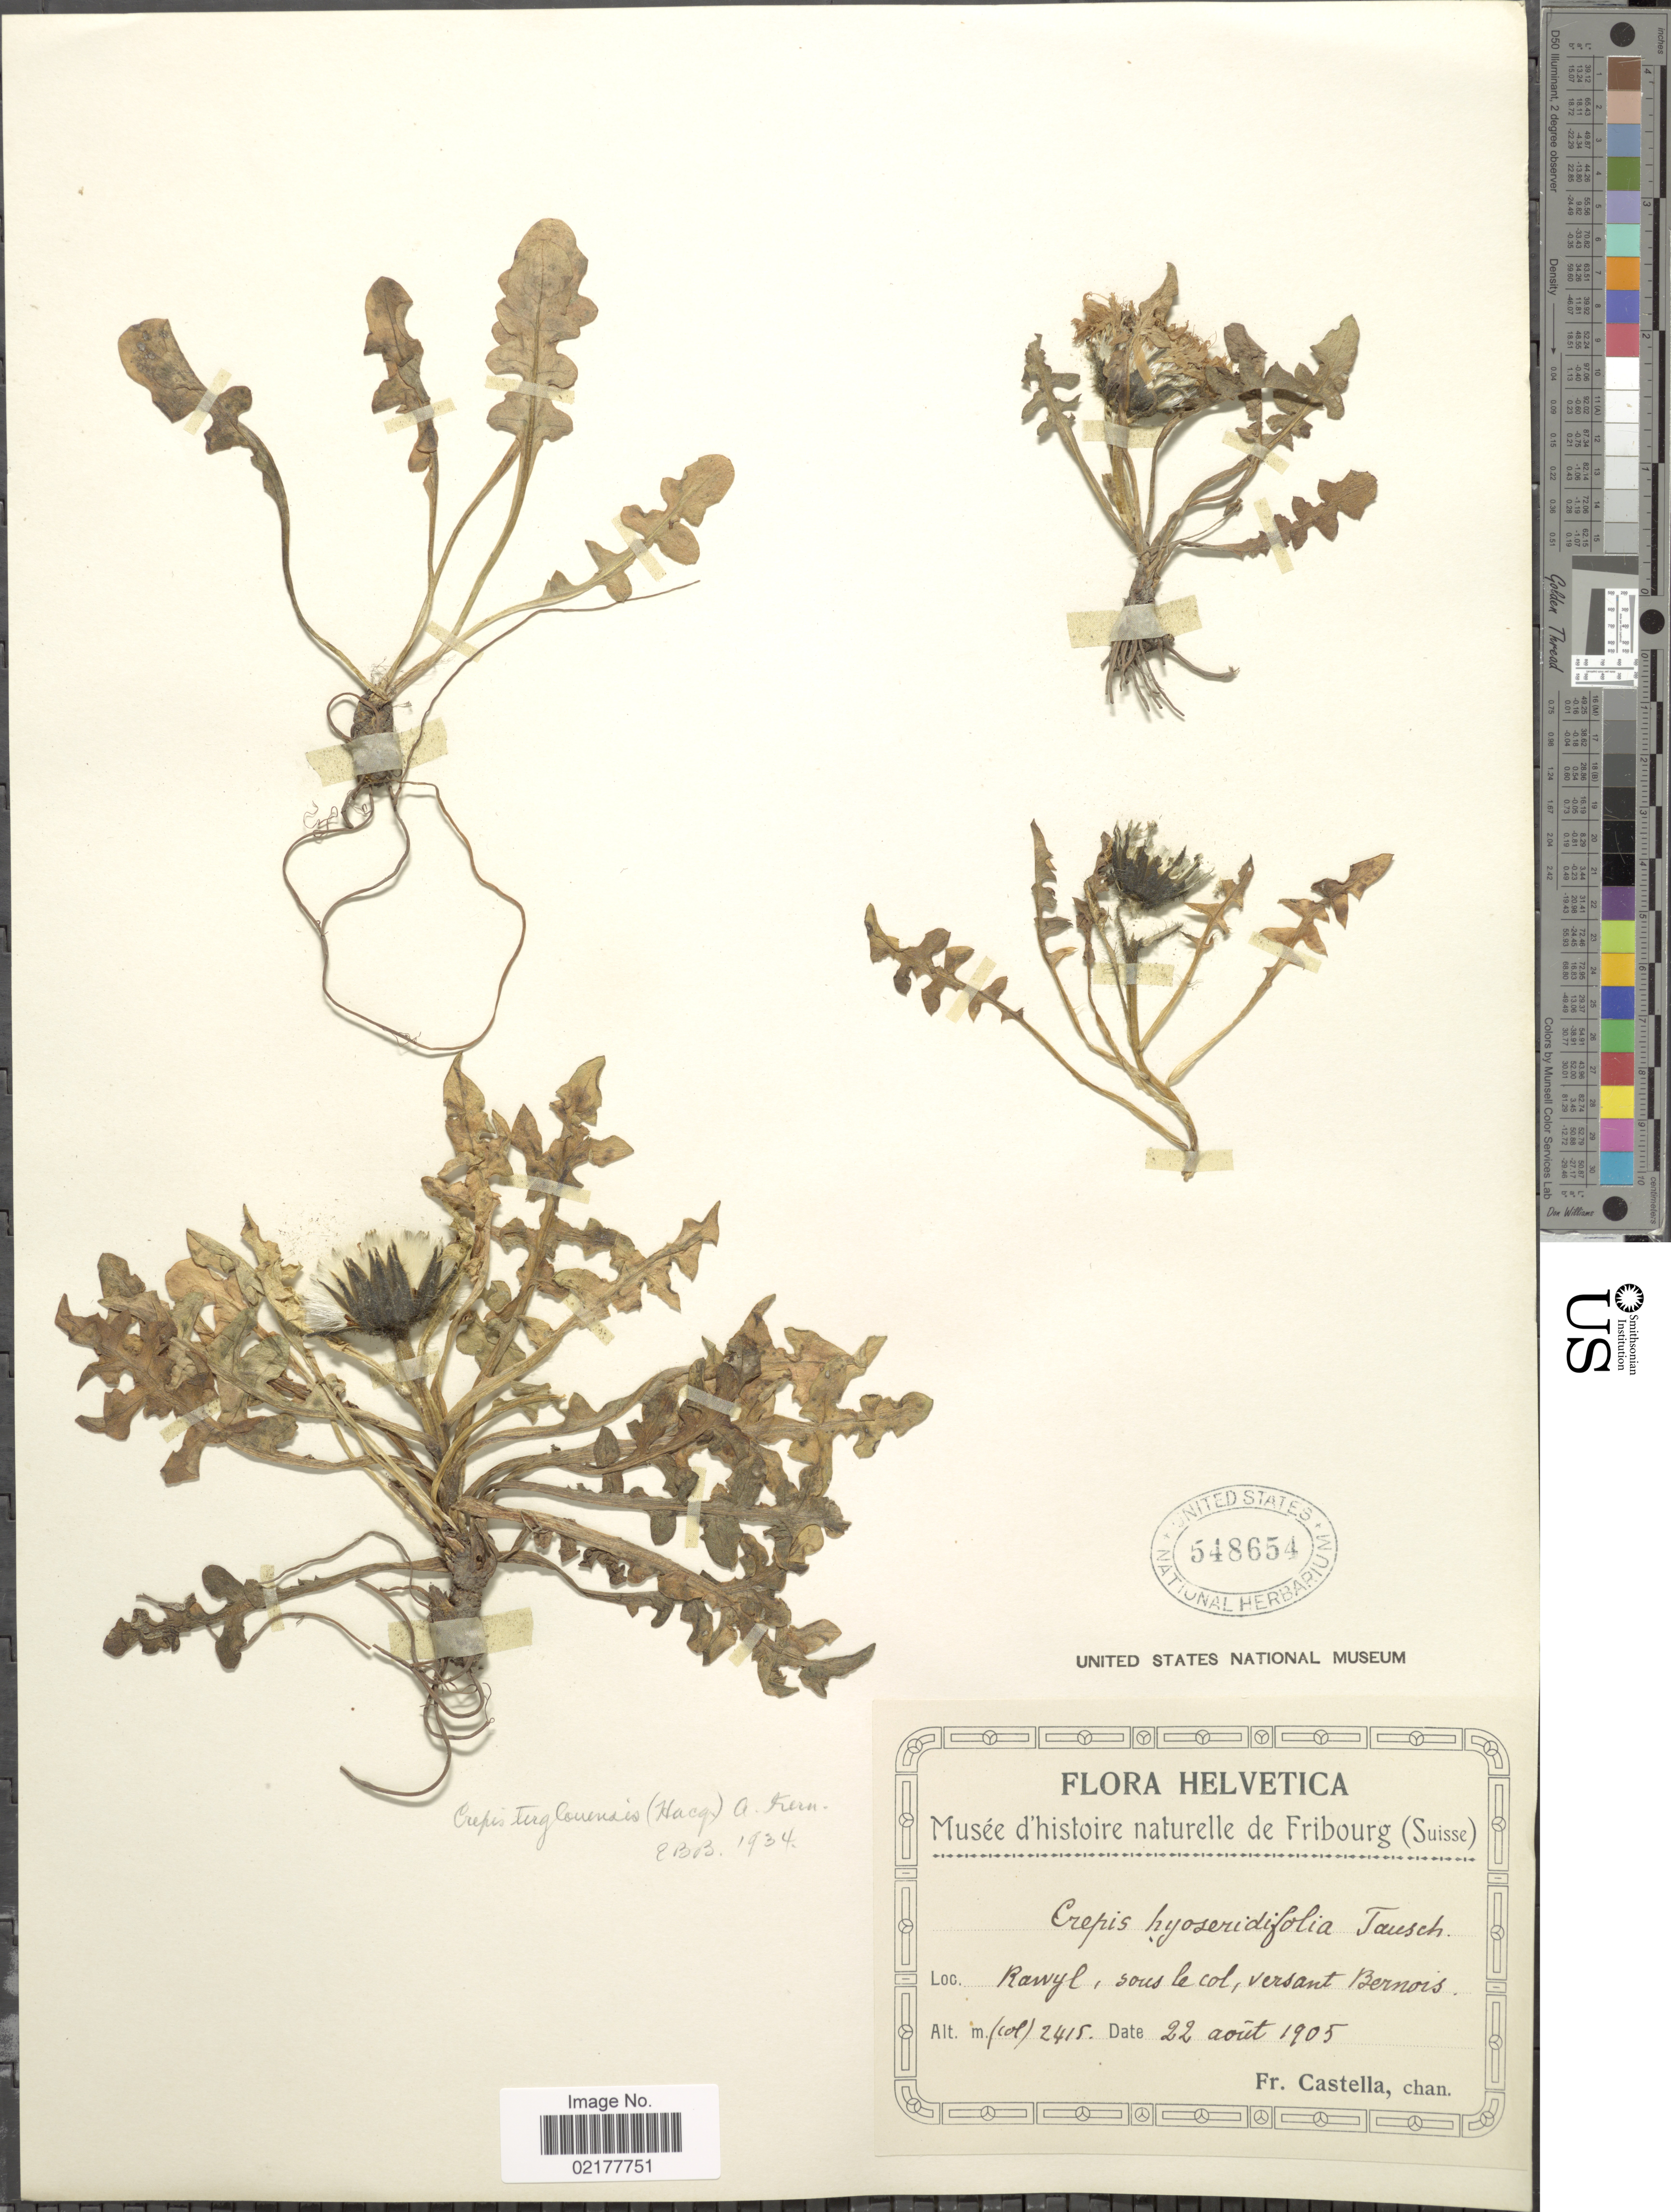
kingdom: Plantae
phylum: Tracheophyta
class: Magnoliopsida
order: Asterales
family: Asteraceae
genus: Crepis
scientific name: Crepis terglouensis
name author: (Hacq.) A. Kern.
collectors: Fr. Castella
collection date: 1905-08-22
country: Switzerland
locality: Helvetica. Rawyl, sous le col, versant Bernois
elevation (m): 2415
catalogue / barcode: US 548654